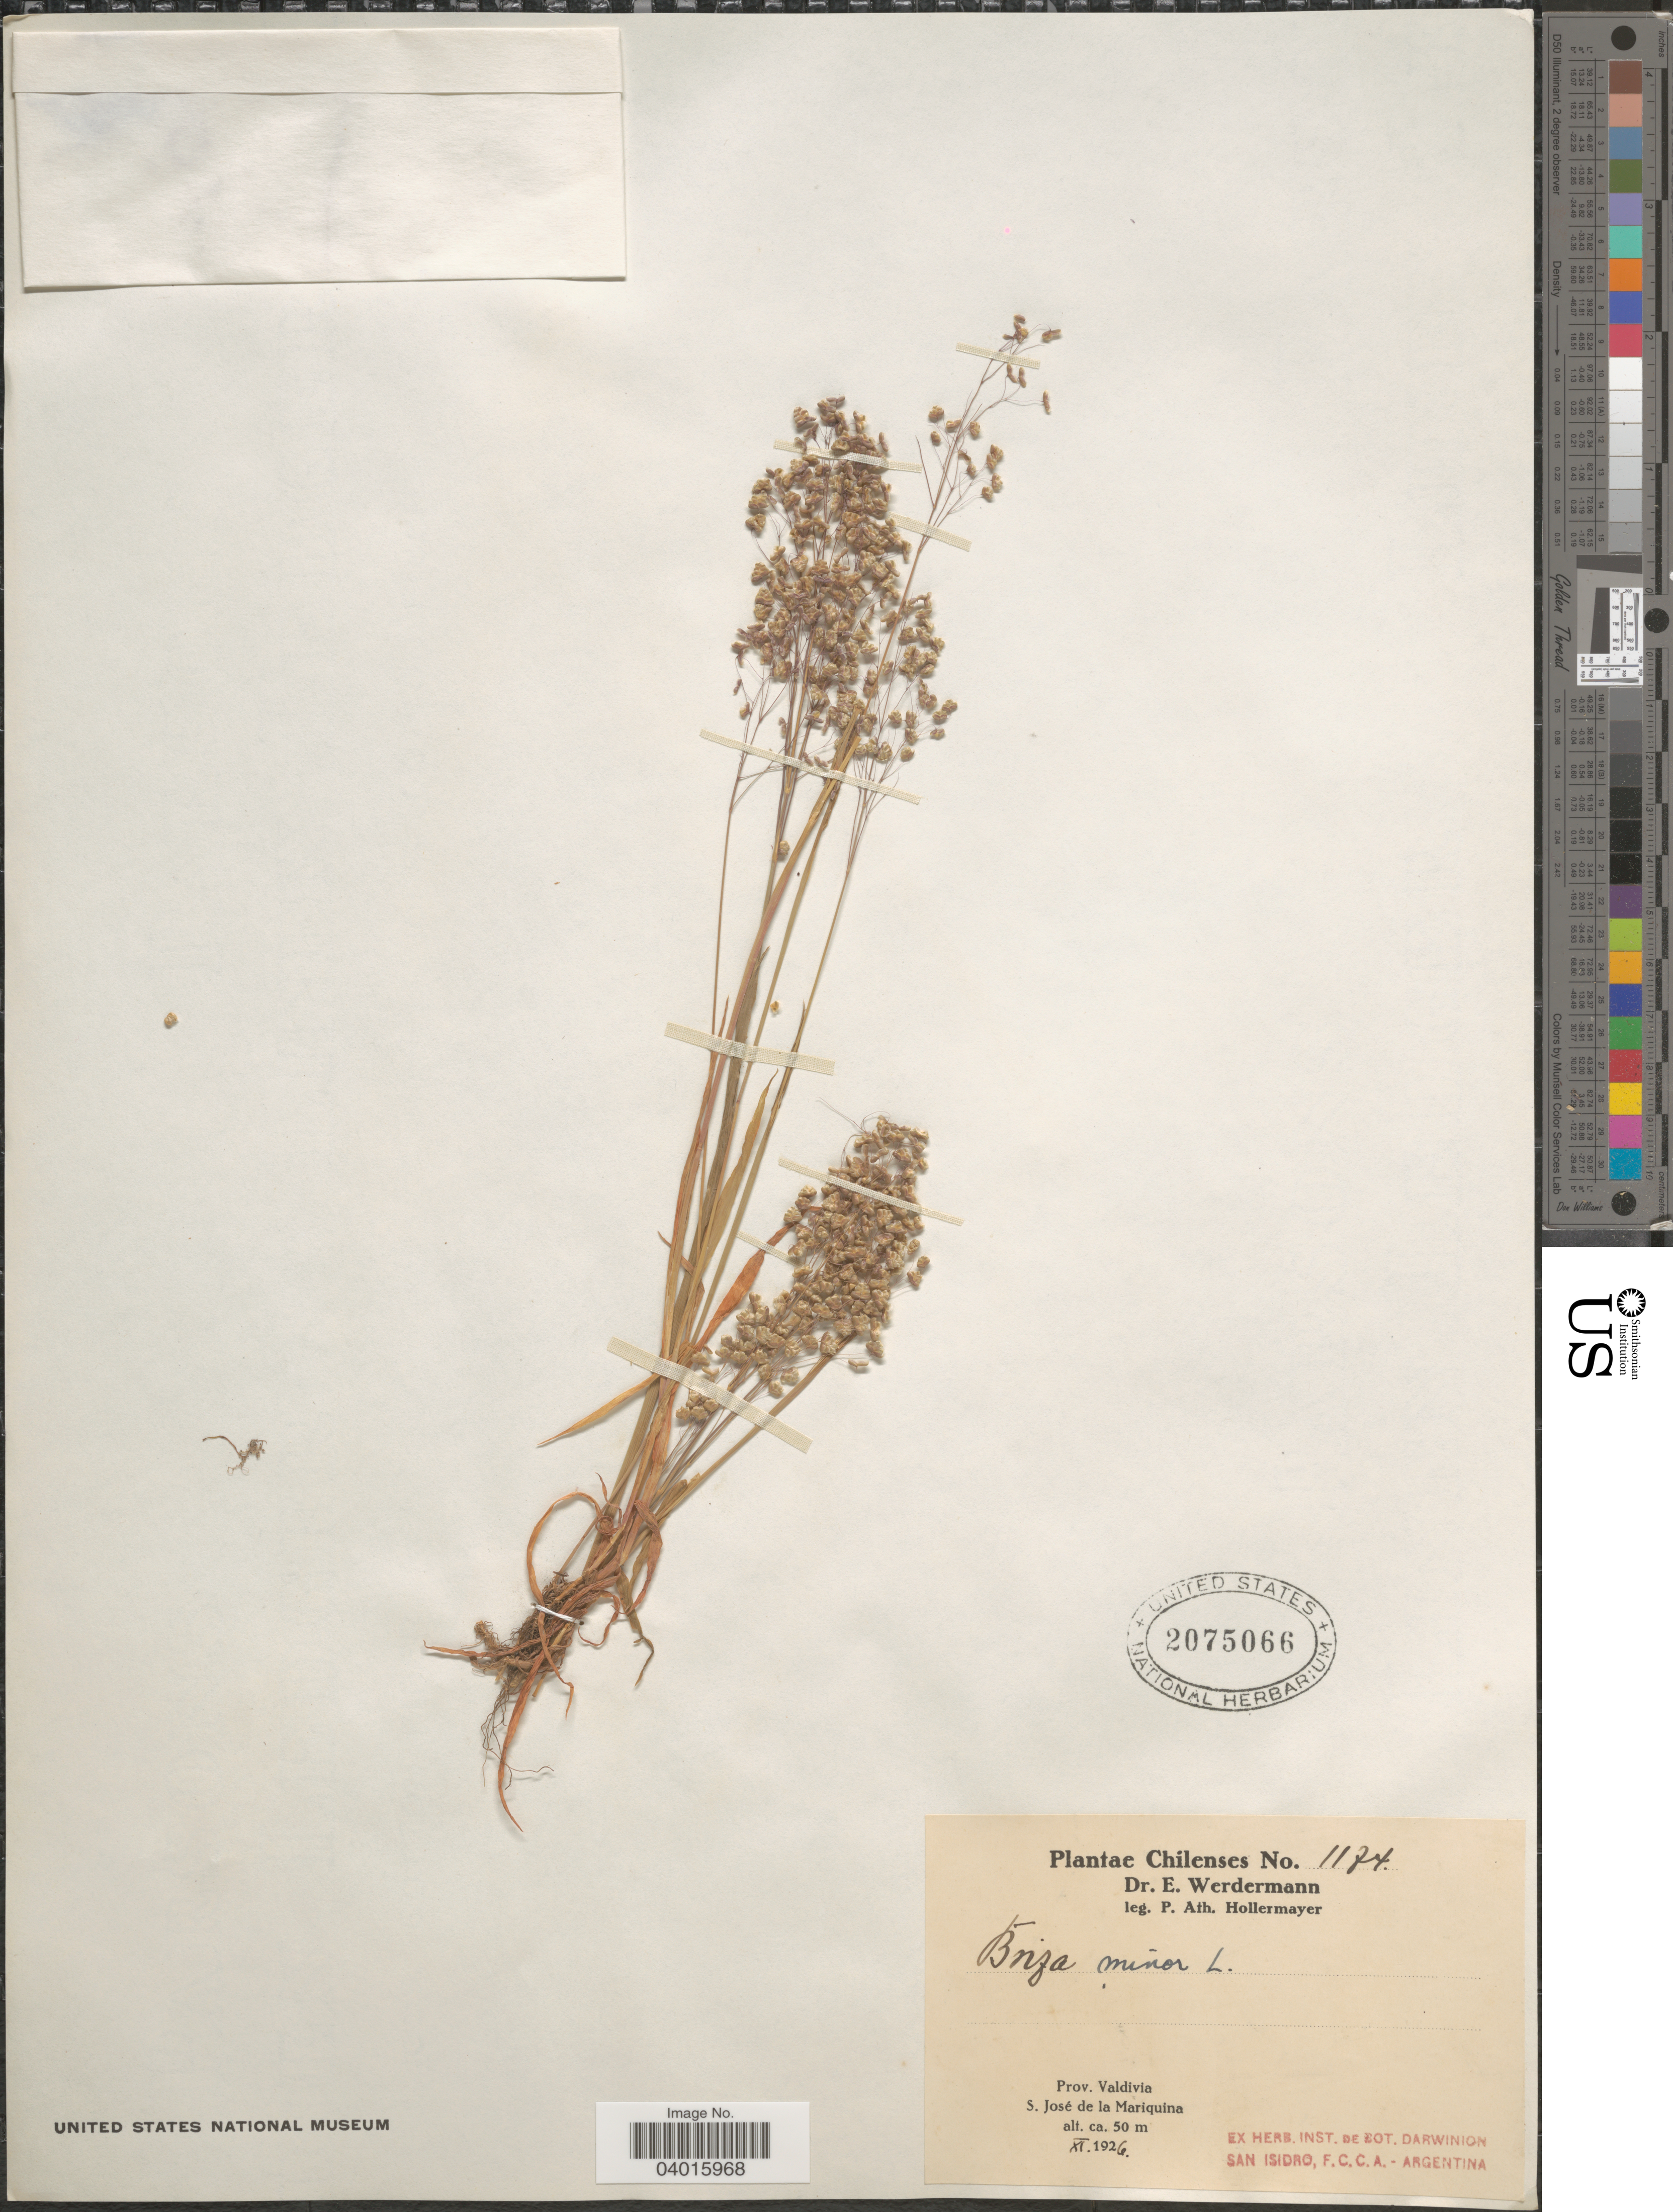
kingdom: Plantae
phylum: Tracheophyta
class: Liliopsida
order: Poales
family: Poaceae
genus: Briza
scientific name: Briza minor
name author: L.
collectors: P. Hollermayer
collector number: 1174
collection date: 1926-11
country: Chile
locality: Prov. Valdivia. S. José de la Mariquina.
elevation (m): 50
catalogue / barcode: US 2075066